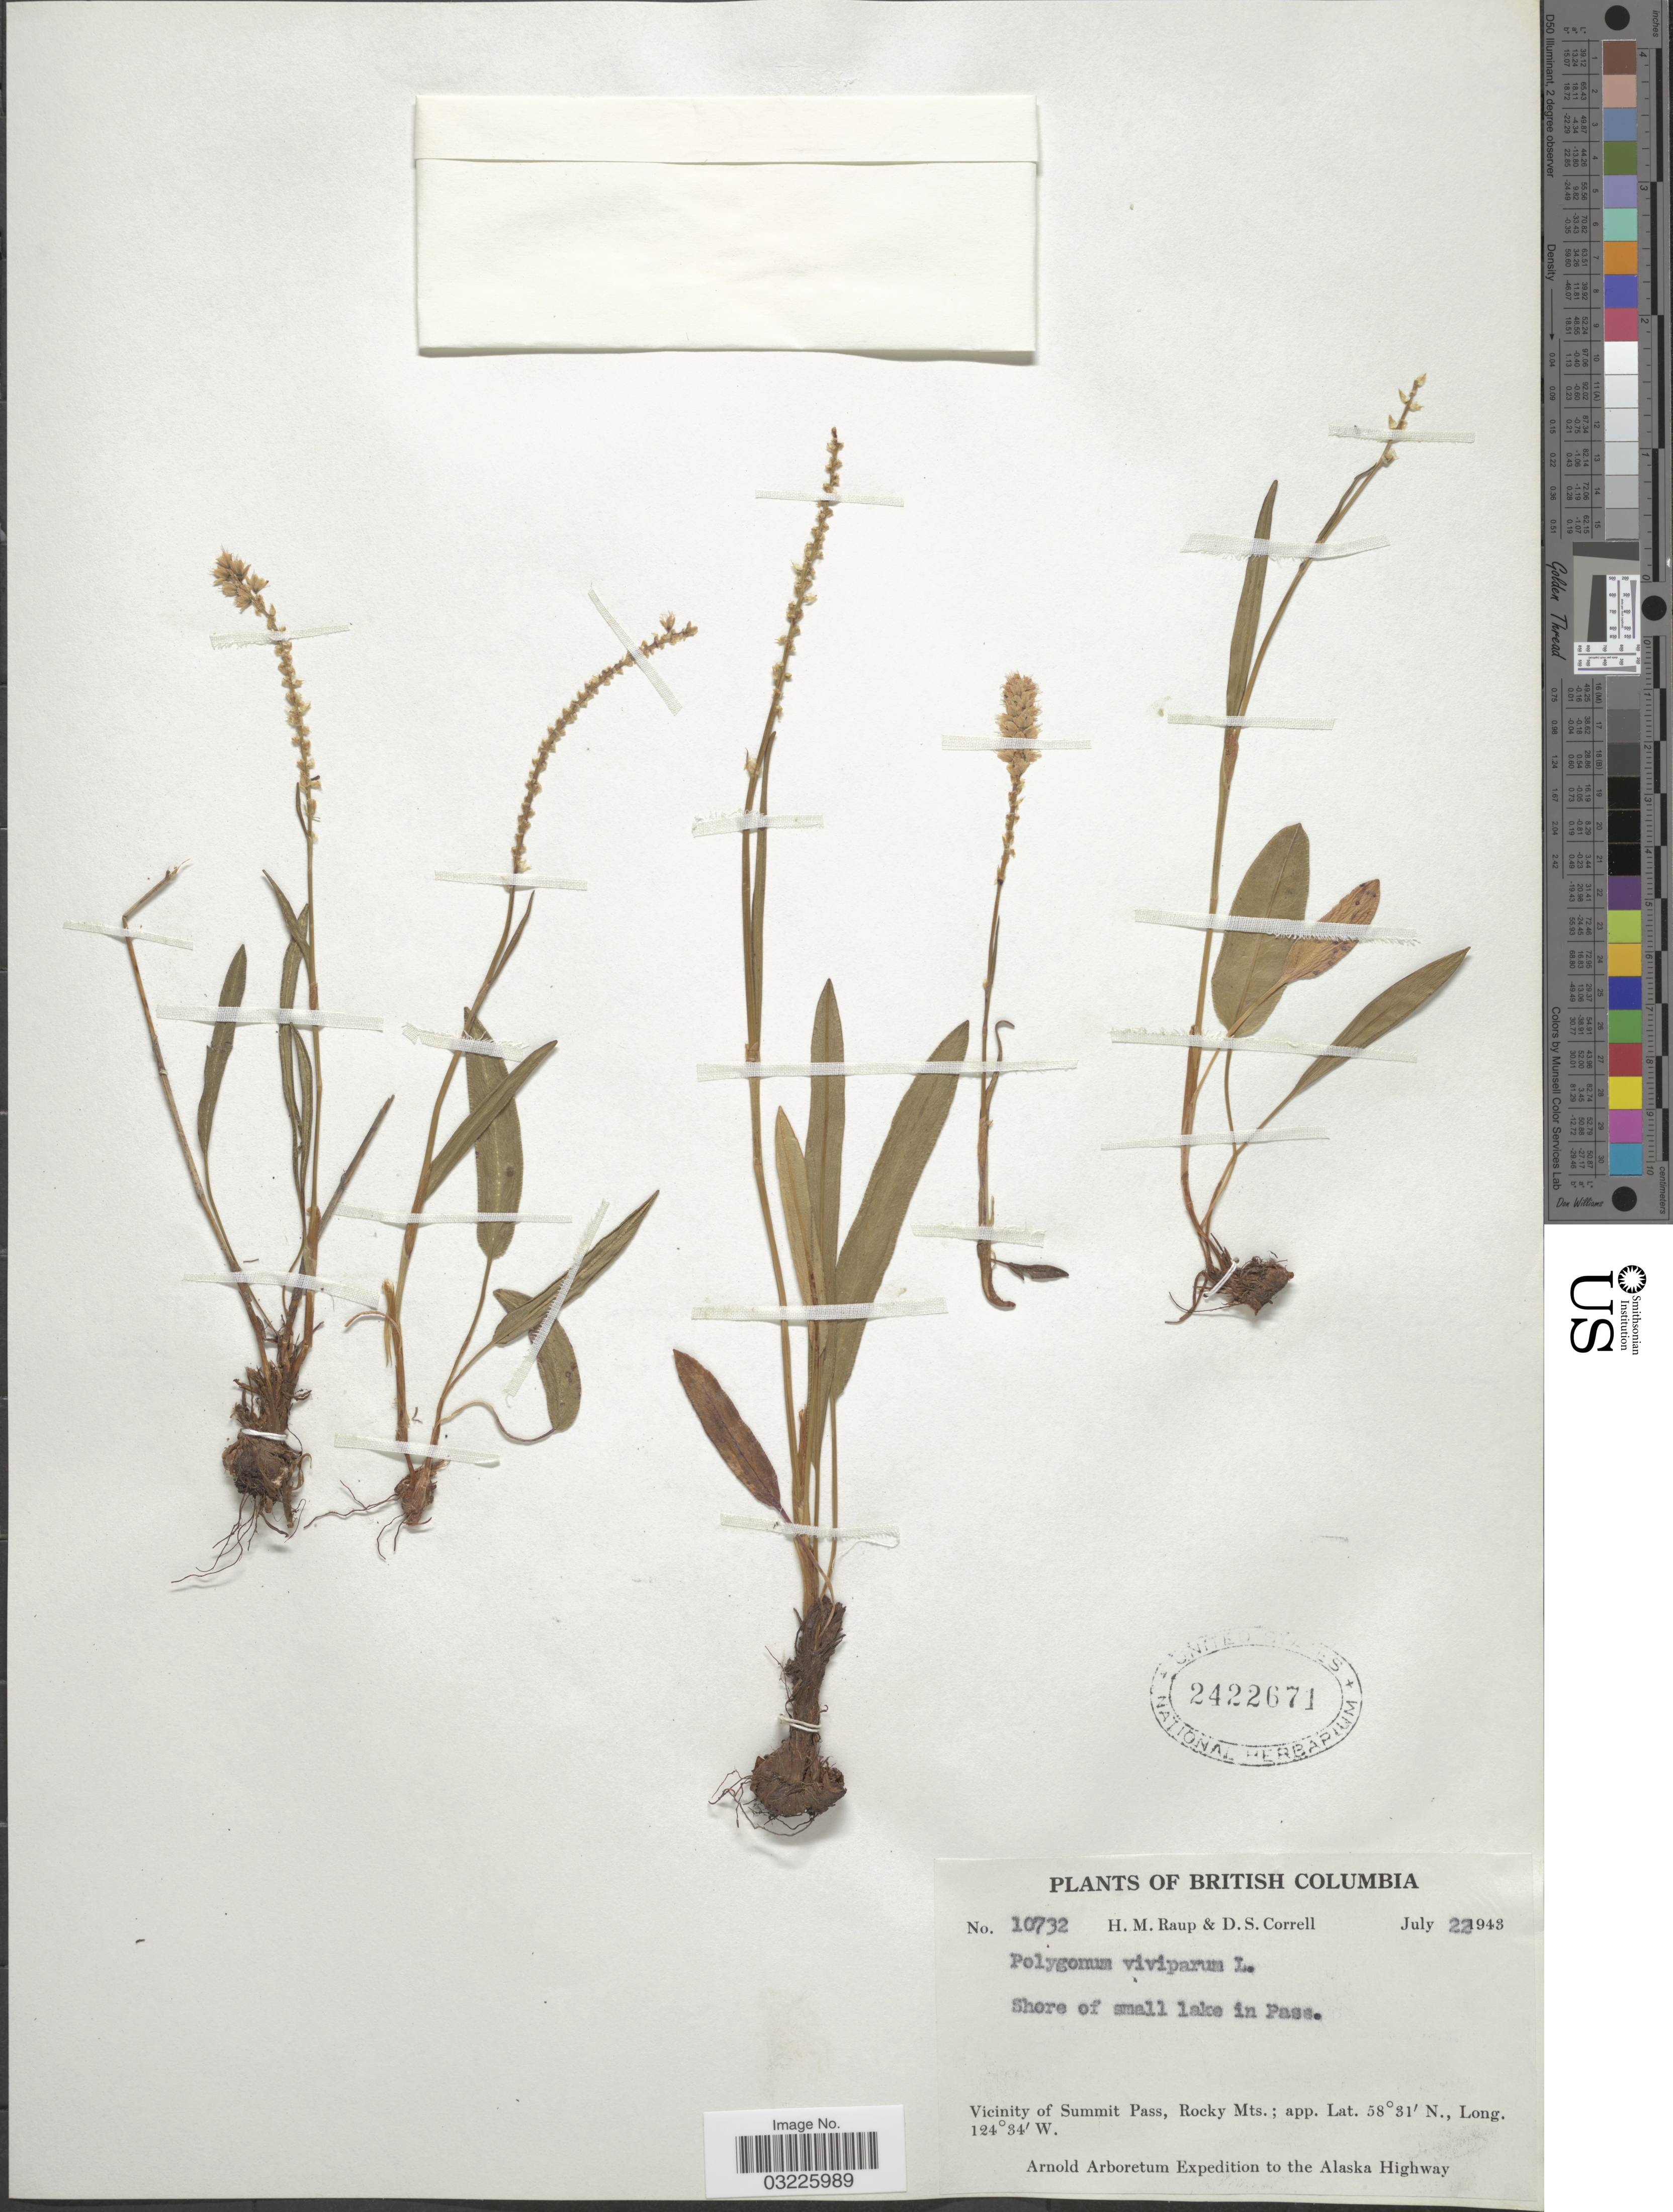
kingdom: Plantae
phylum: Tracheophyta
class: Magnoliopsida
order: Caryophyllales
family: Polygonaceae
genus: Bistorta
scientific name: Bistorta vivipara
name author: (L.) Delarbre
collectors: H. Raup & D. S. Correll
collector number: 10732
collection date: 1943-07-22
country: Canada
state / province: British Columbia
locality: Shore of small lake in Pass. Vicinity of Summit Pass, Rocky Mts.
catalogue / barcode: US 2422671